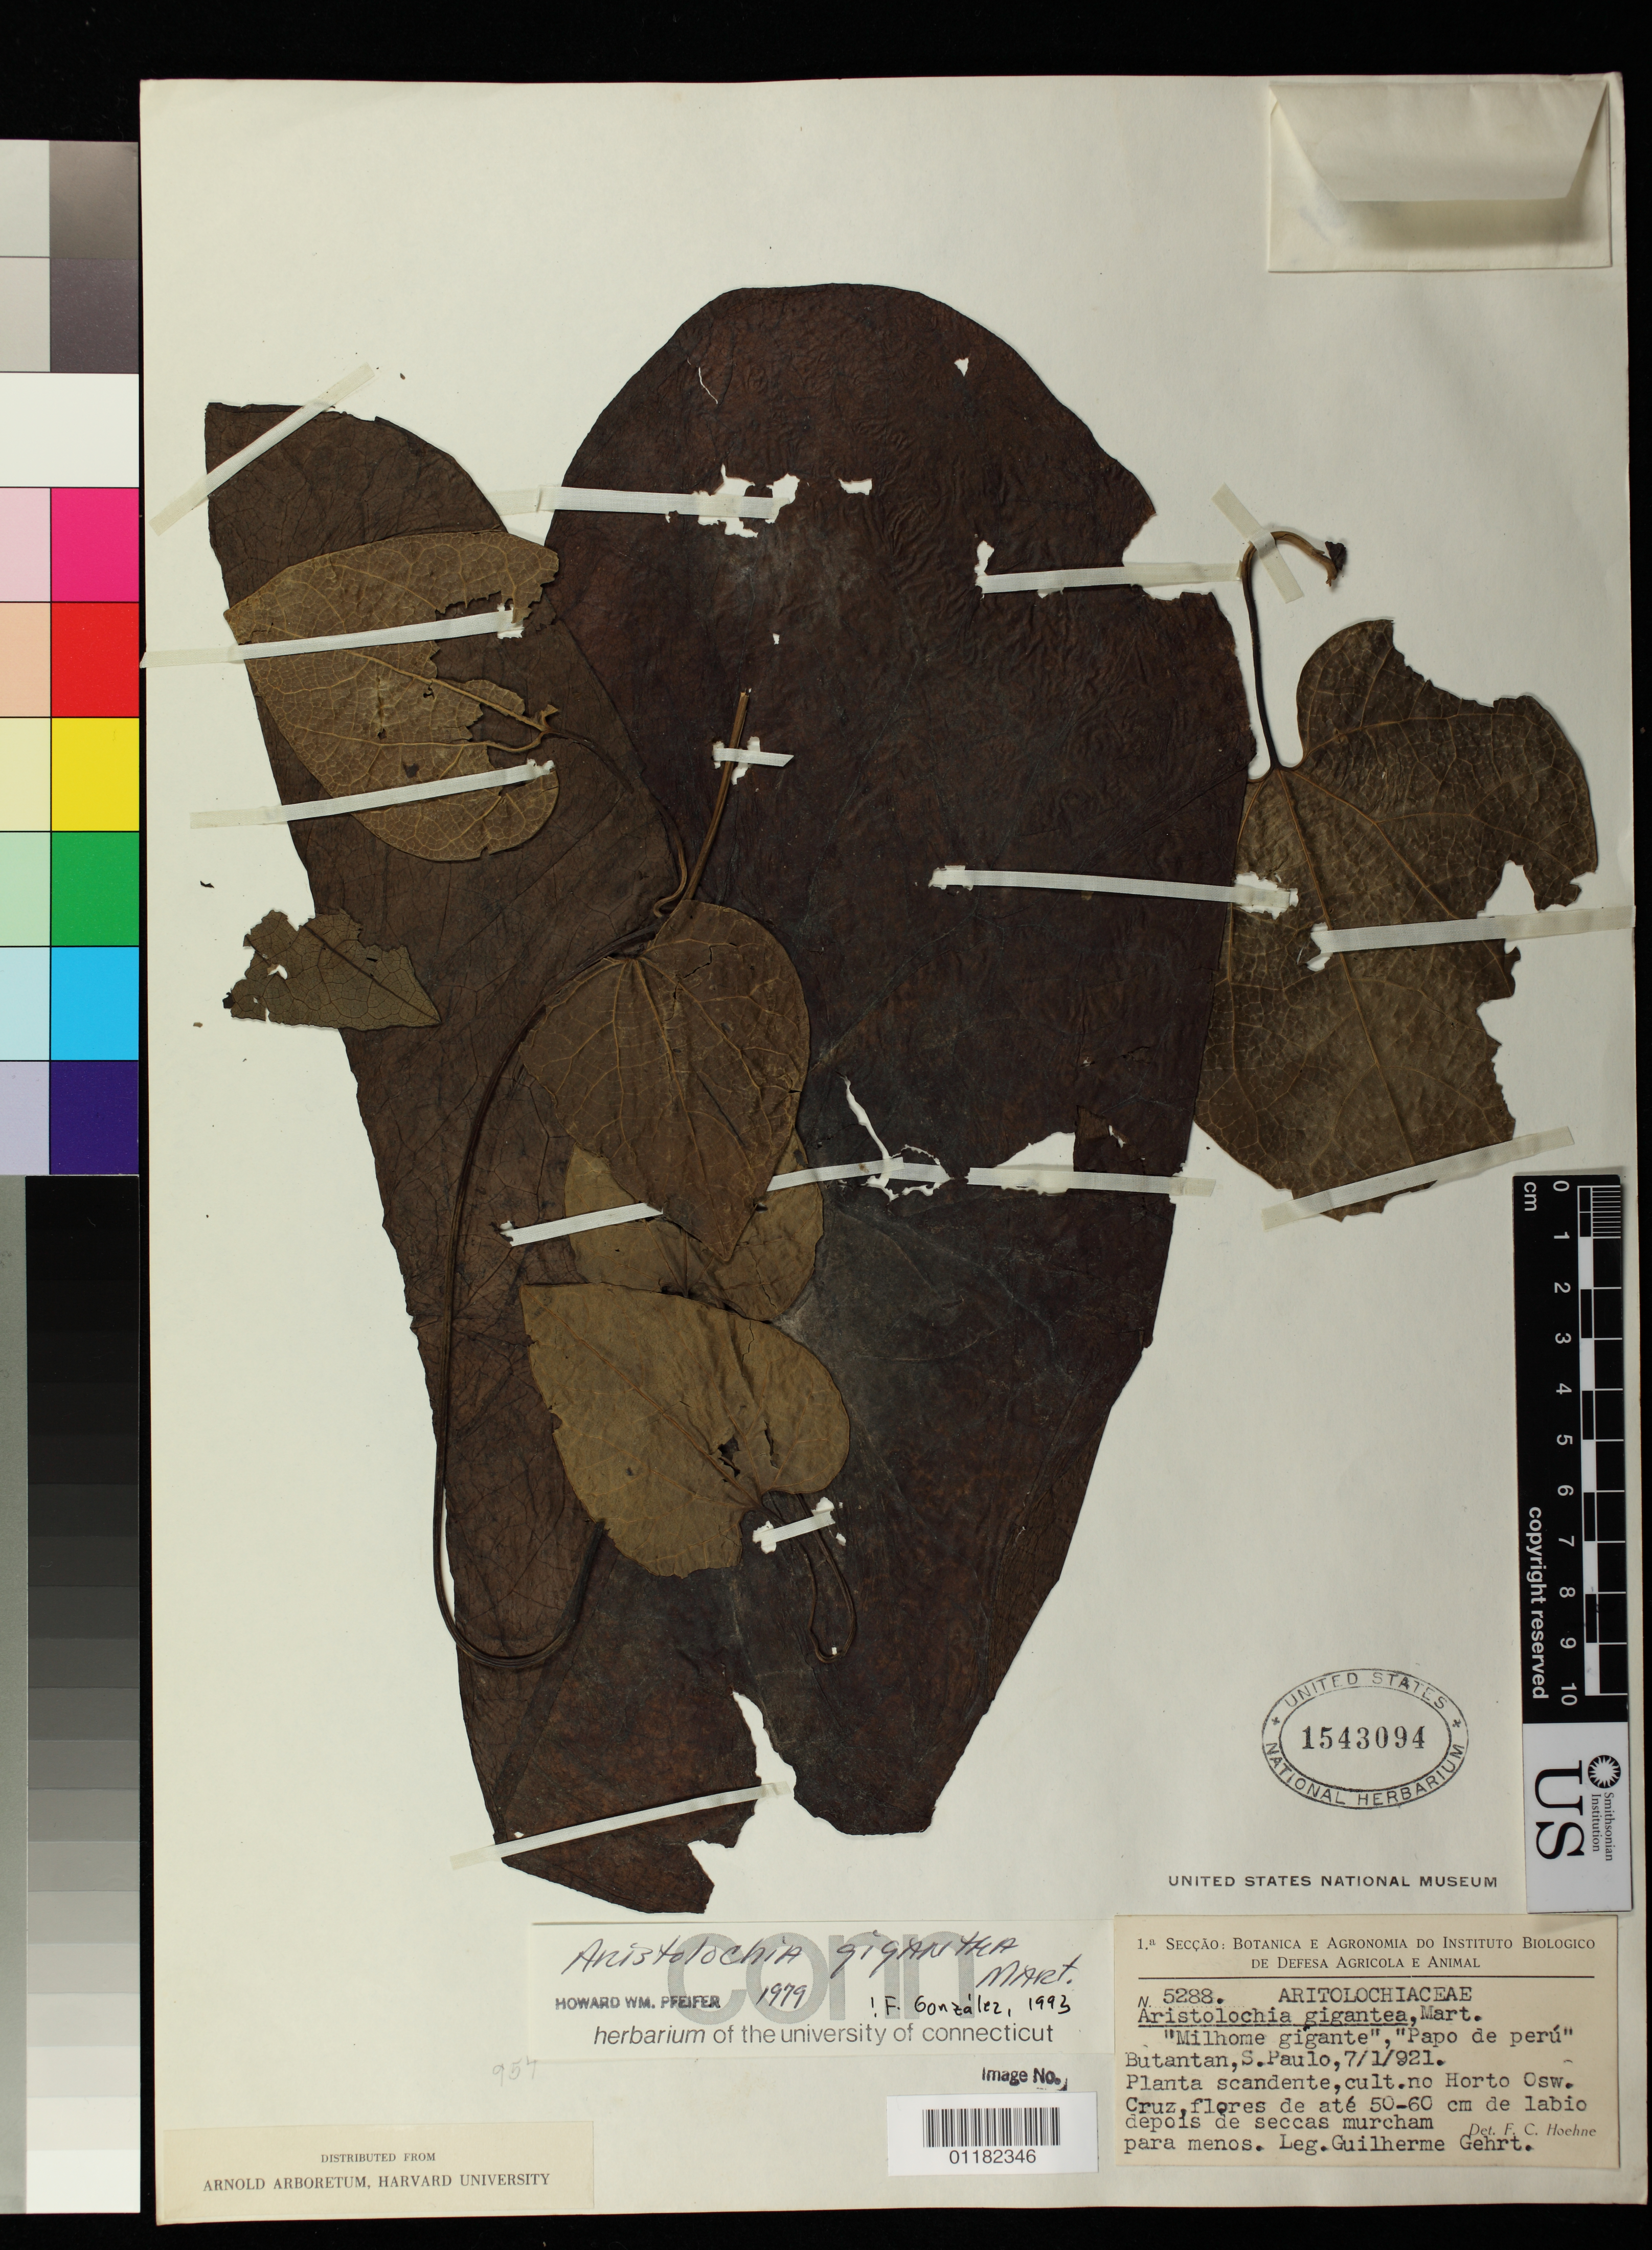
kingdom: Plantae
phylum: Tracheophyta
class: Magnoliopsida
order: Piperales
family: Aristolochiaceae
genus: Aristolochia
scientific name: Aristolochia gigantea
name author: Mart.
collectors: G. Gehrt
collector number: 5288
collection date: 1921-07-01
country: Brazil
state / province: São Paulo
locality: Cult. no Horto Osw. Cruz. Butantan, S. Paulo.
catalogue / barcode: US 1543094